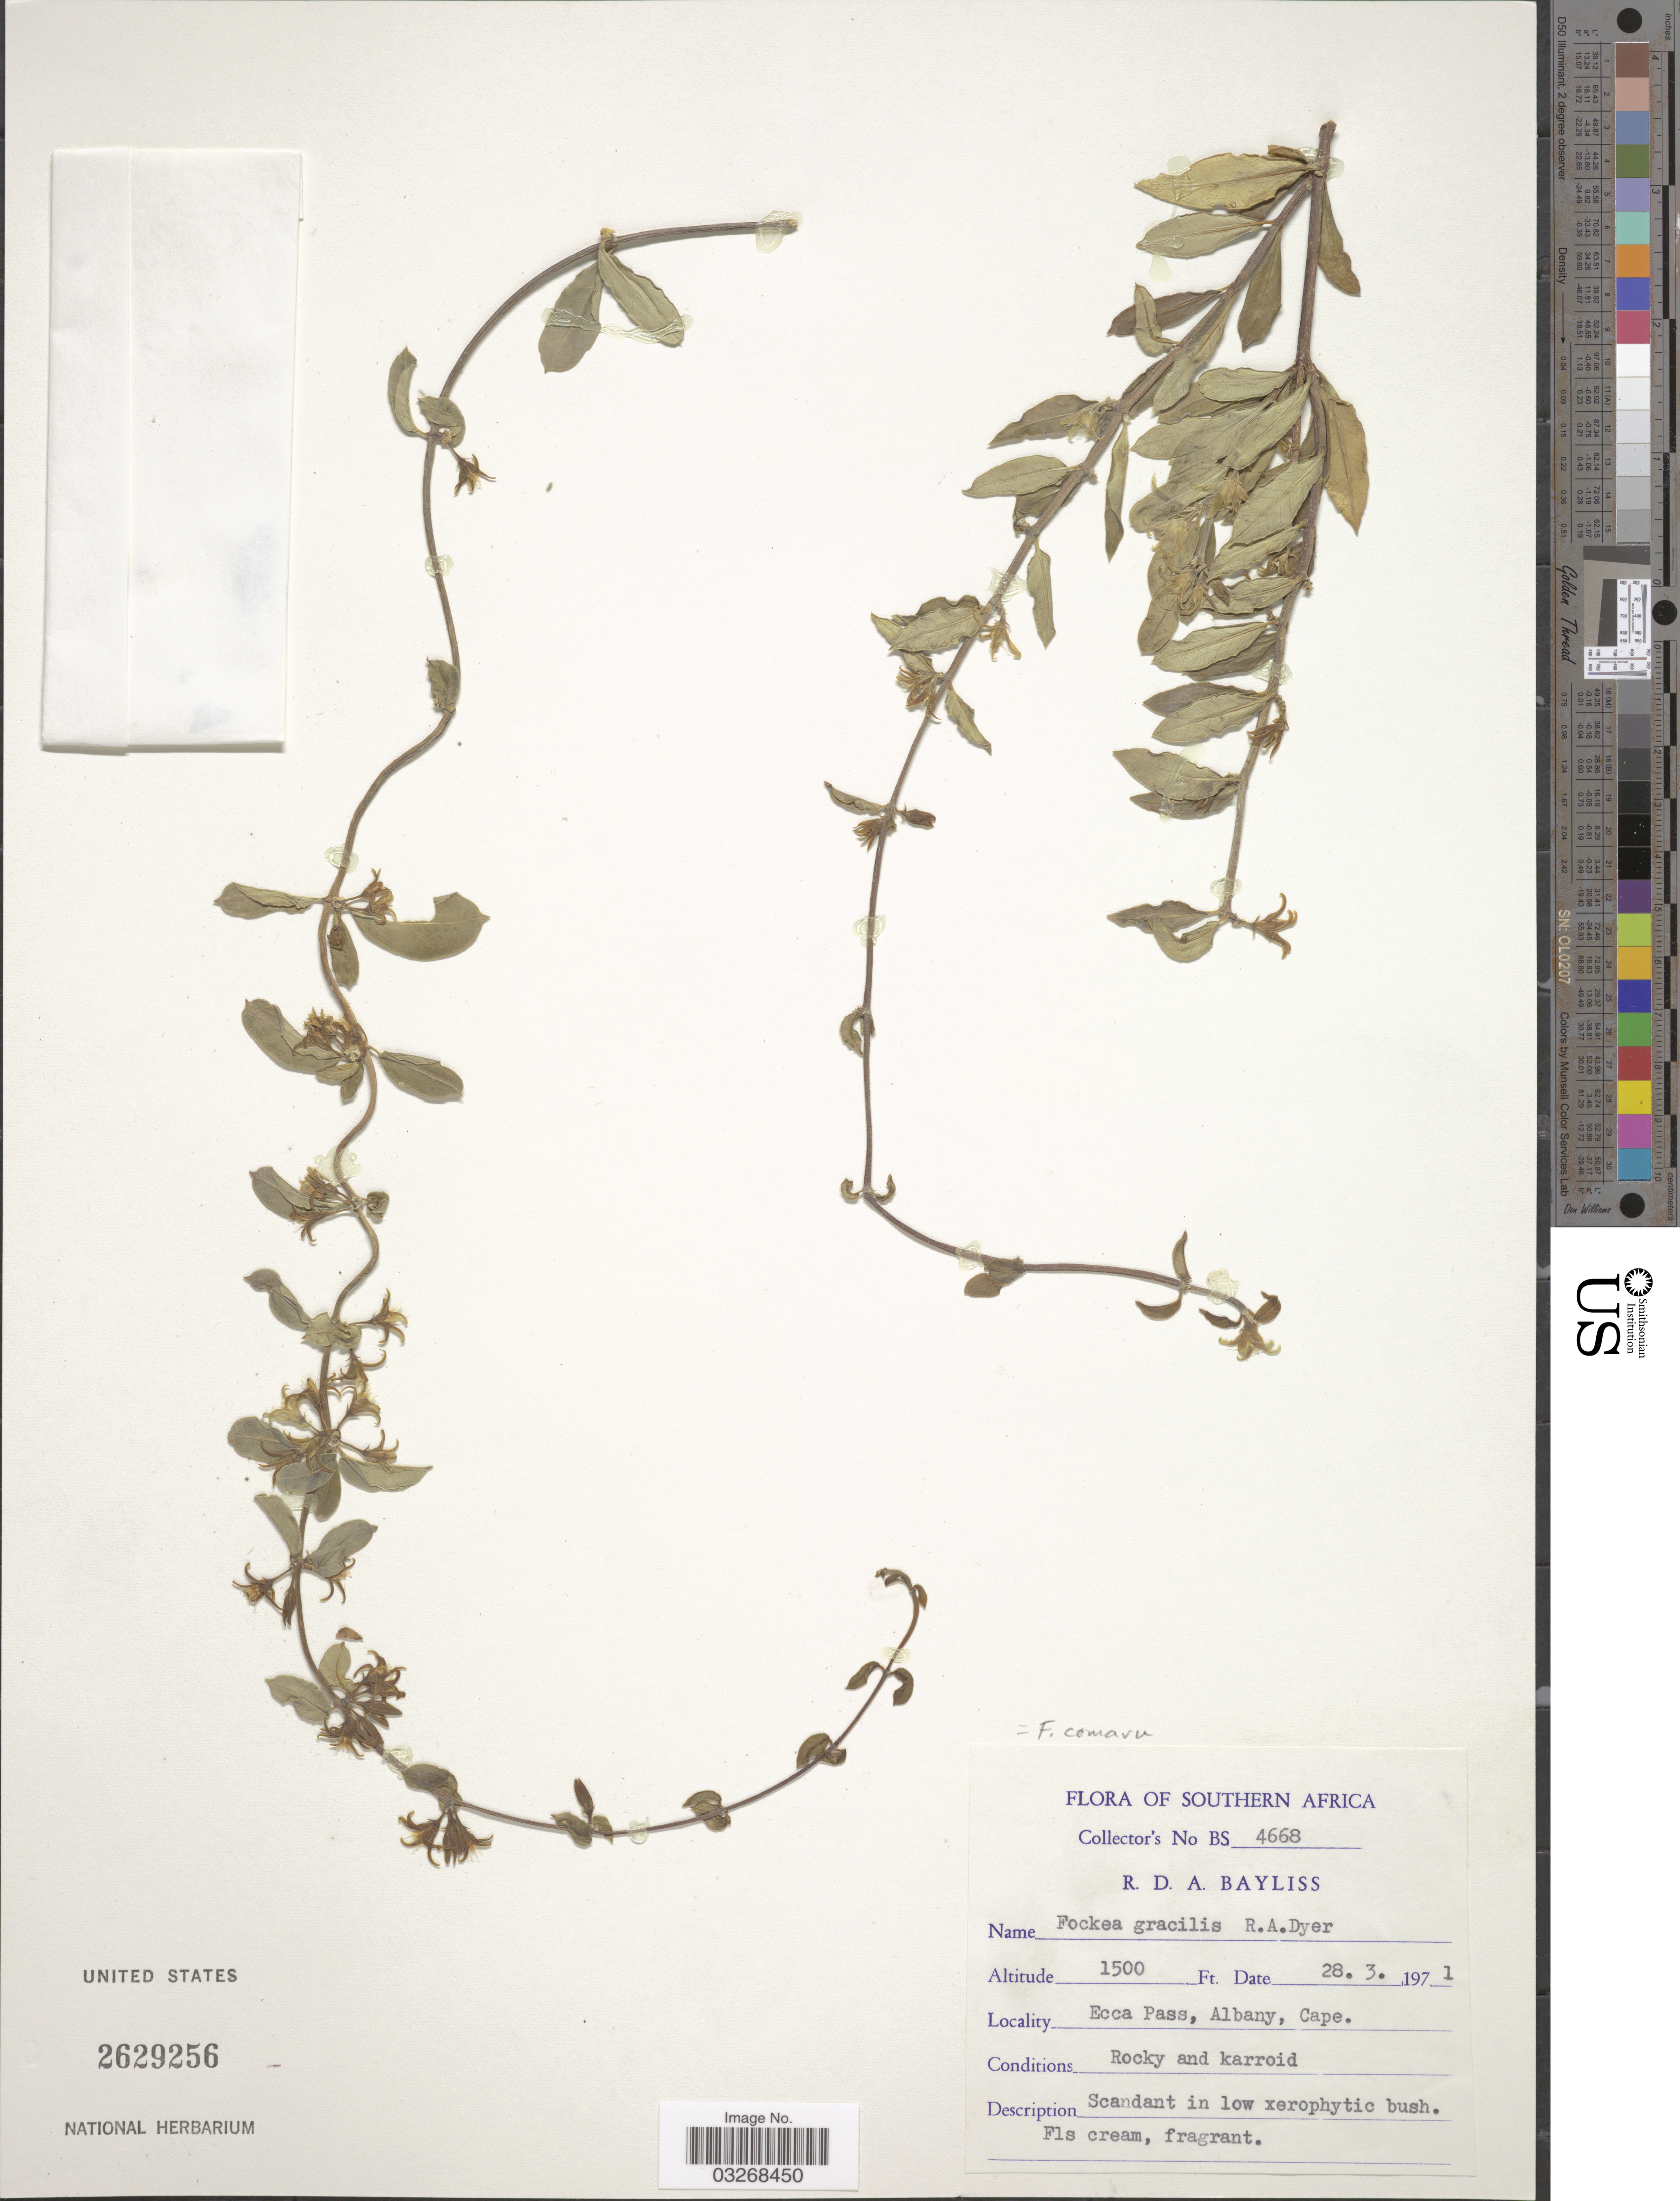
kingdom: Plantae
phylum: Tracheophyta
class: Magnoliopsida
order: Gentianales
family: Apocynaceae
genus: Fockea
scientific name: Fockea comaru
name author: N.E. Br.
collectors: R. Bayliss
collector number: BS4668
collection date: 1971-03-28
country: South Africa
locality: Southern Cape. Ecca Pass, Albany, Cape.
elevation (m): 457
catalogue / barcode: US 2629256